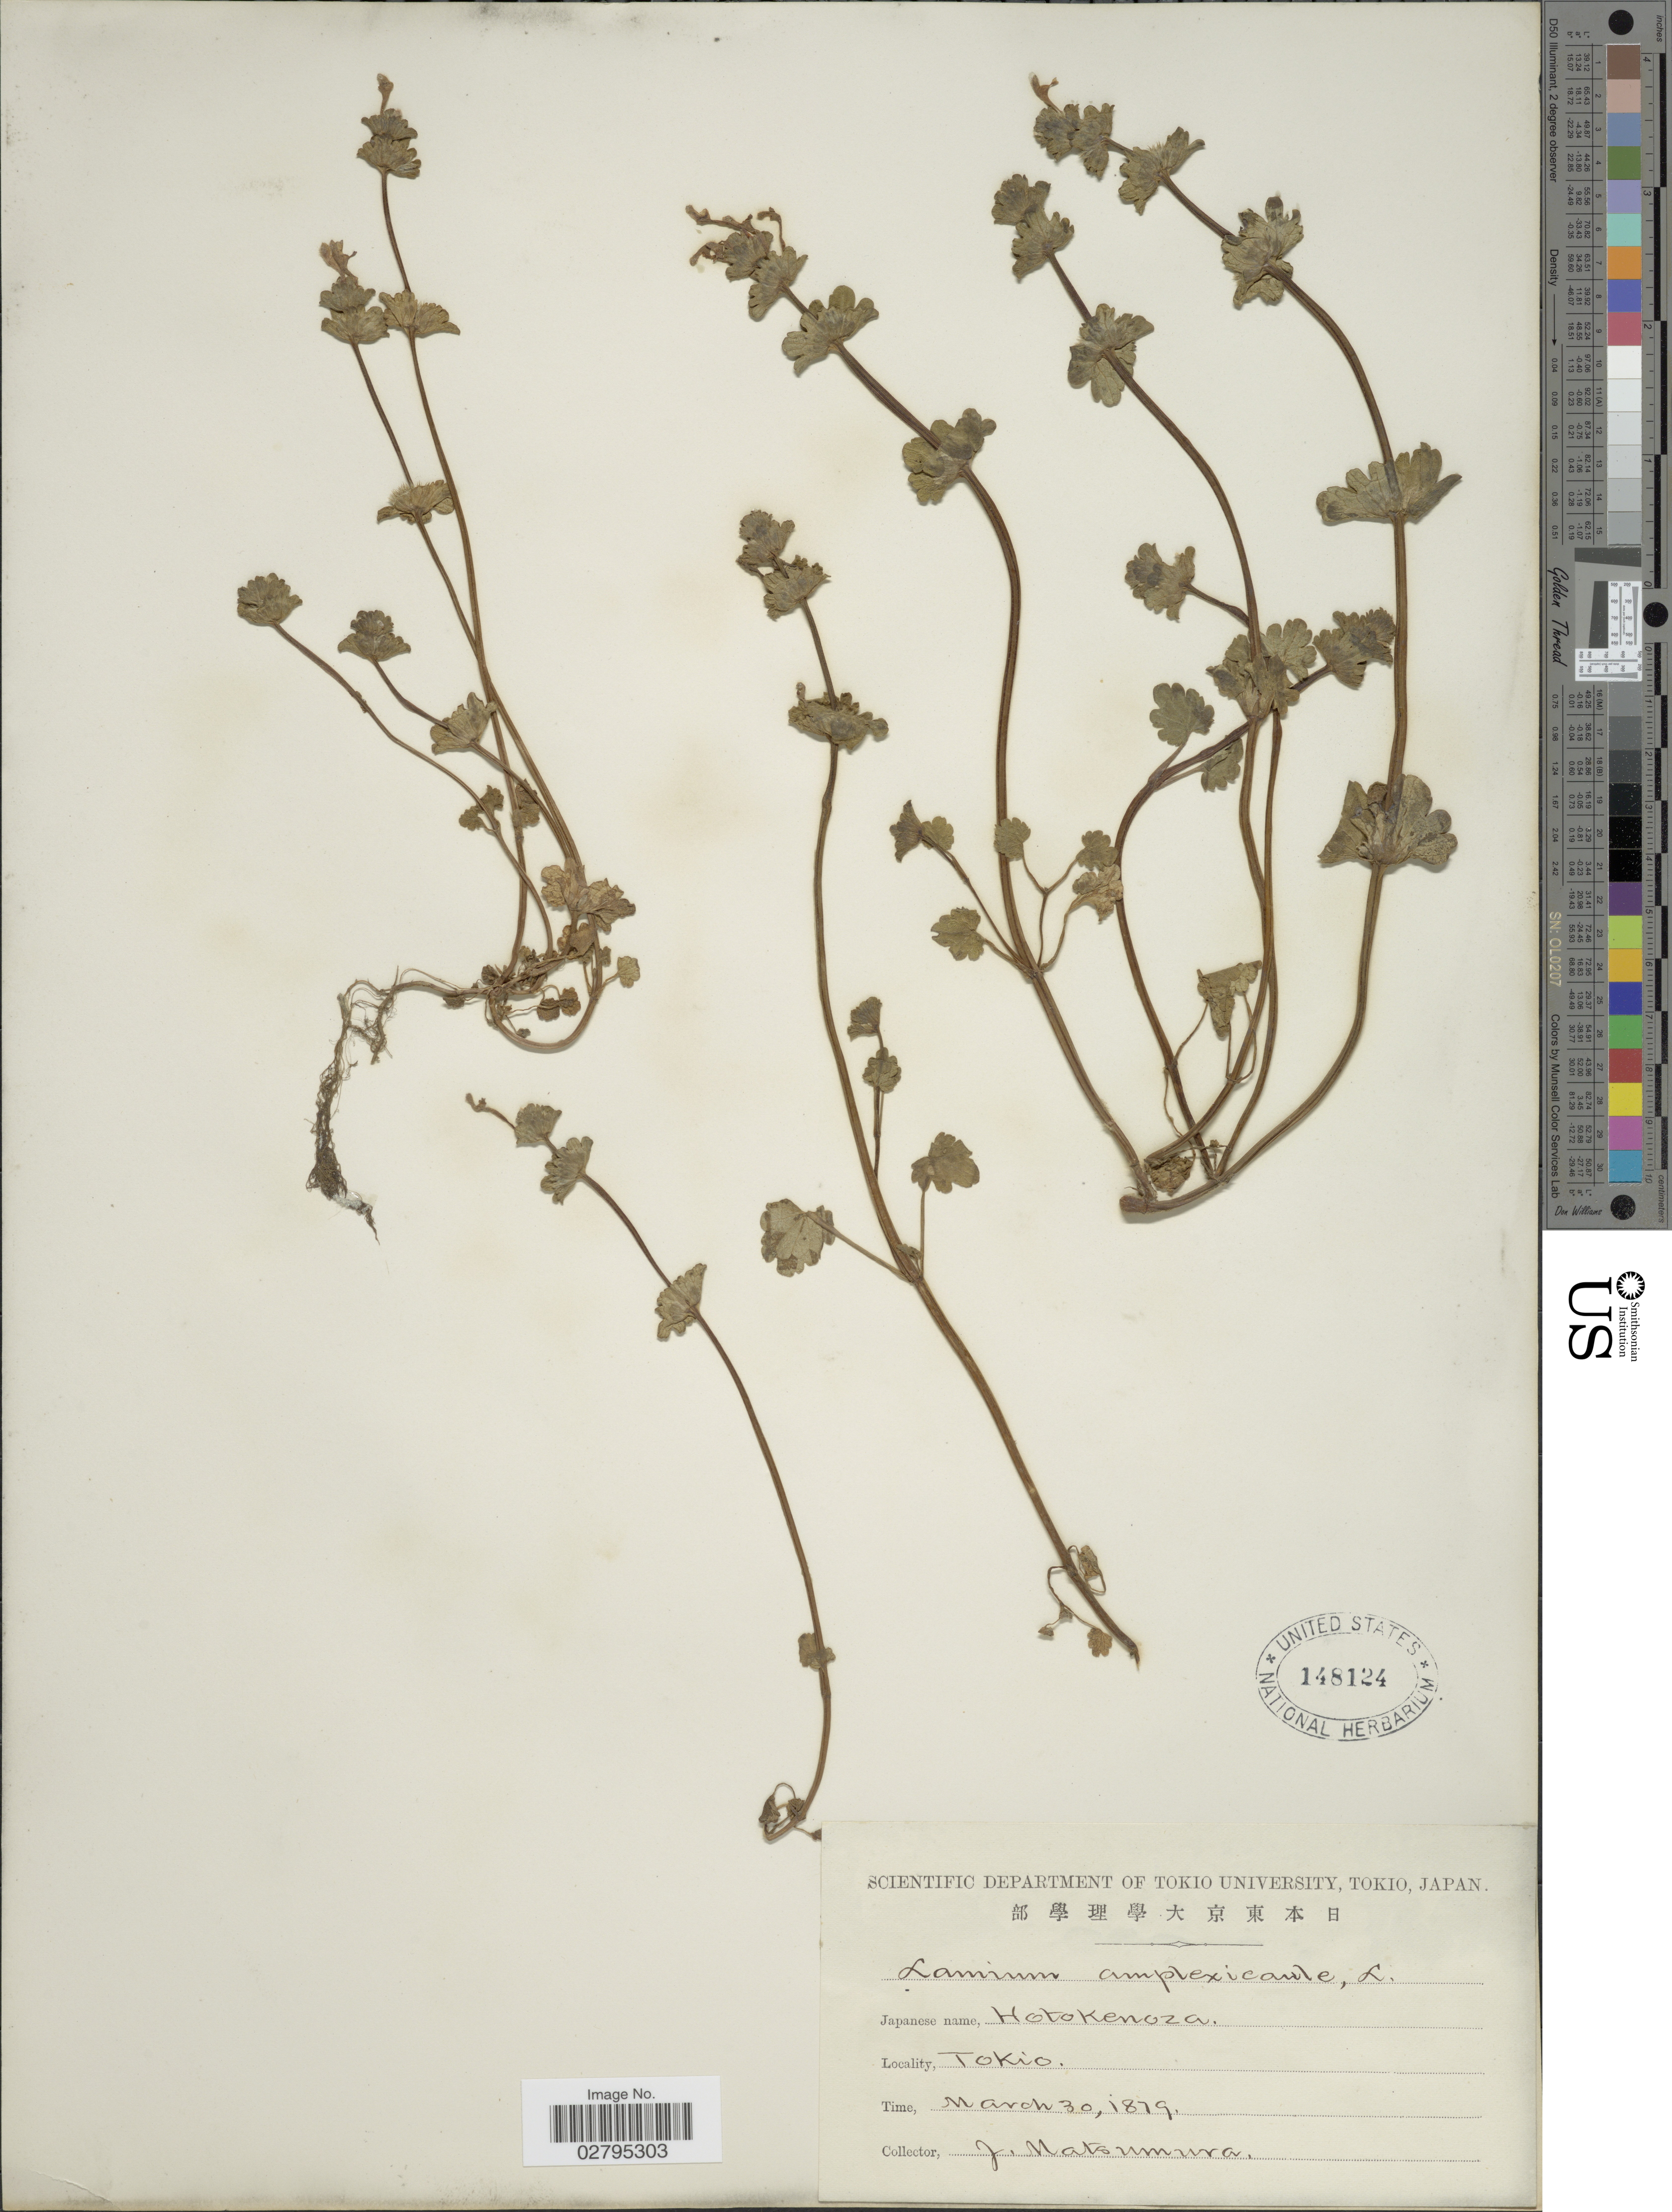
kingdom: Plantae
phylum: Tracheophyta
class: Magnoliopsida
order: Lamiales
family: Lamiaceae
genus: Lamium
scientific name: Lamium amplexicaule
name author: L.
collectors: J. Matsumura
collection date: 1879-03-30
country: Japan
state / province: Tokyo, Federal City of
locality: Tokio.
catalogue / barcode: US 148124